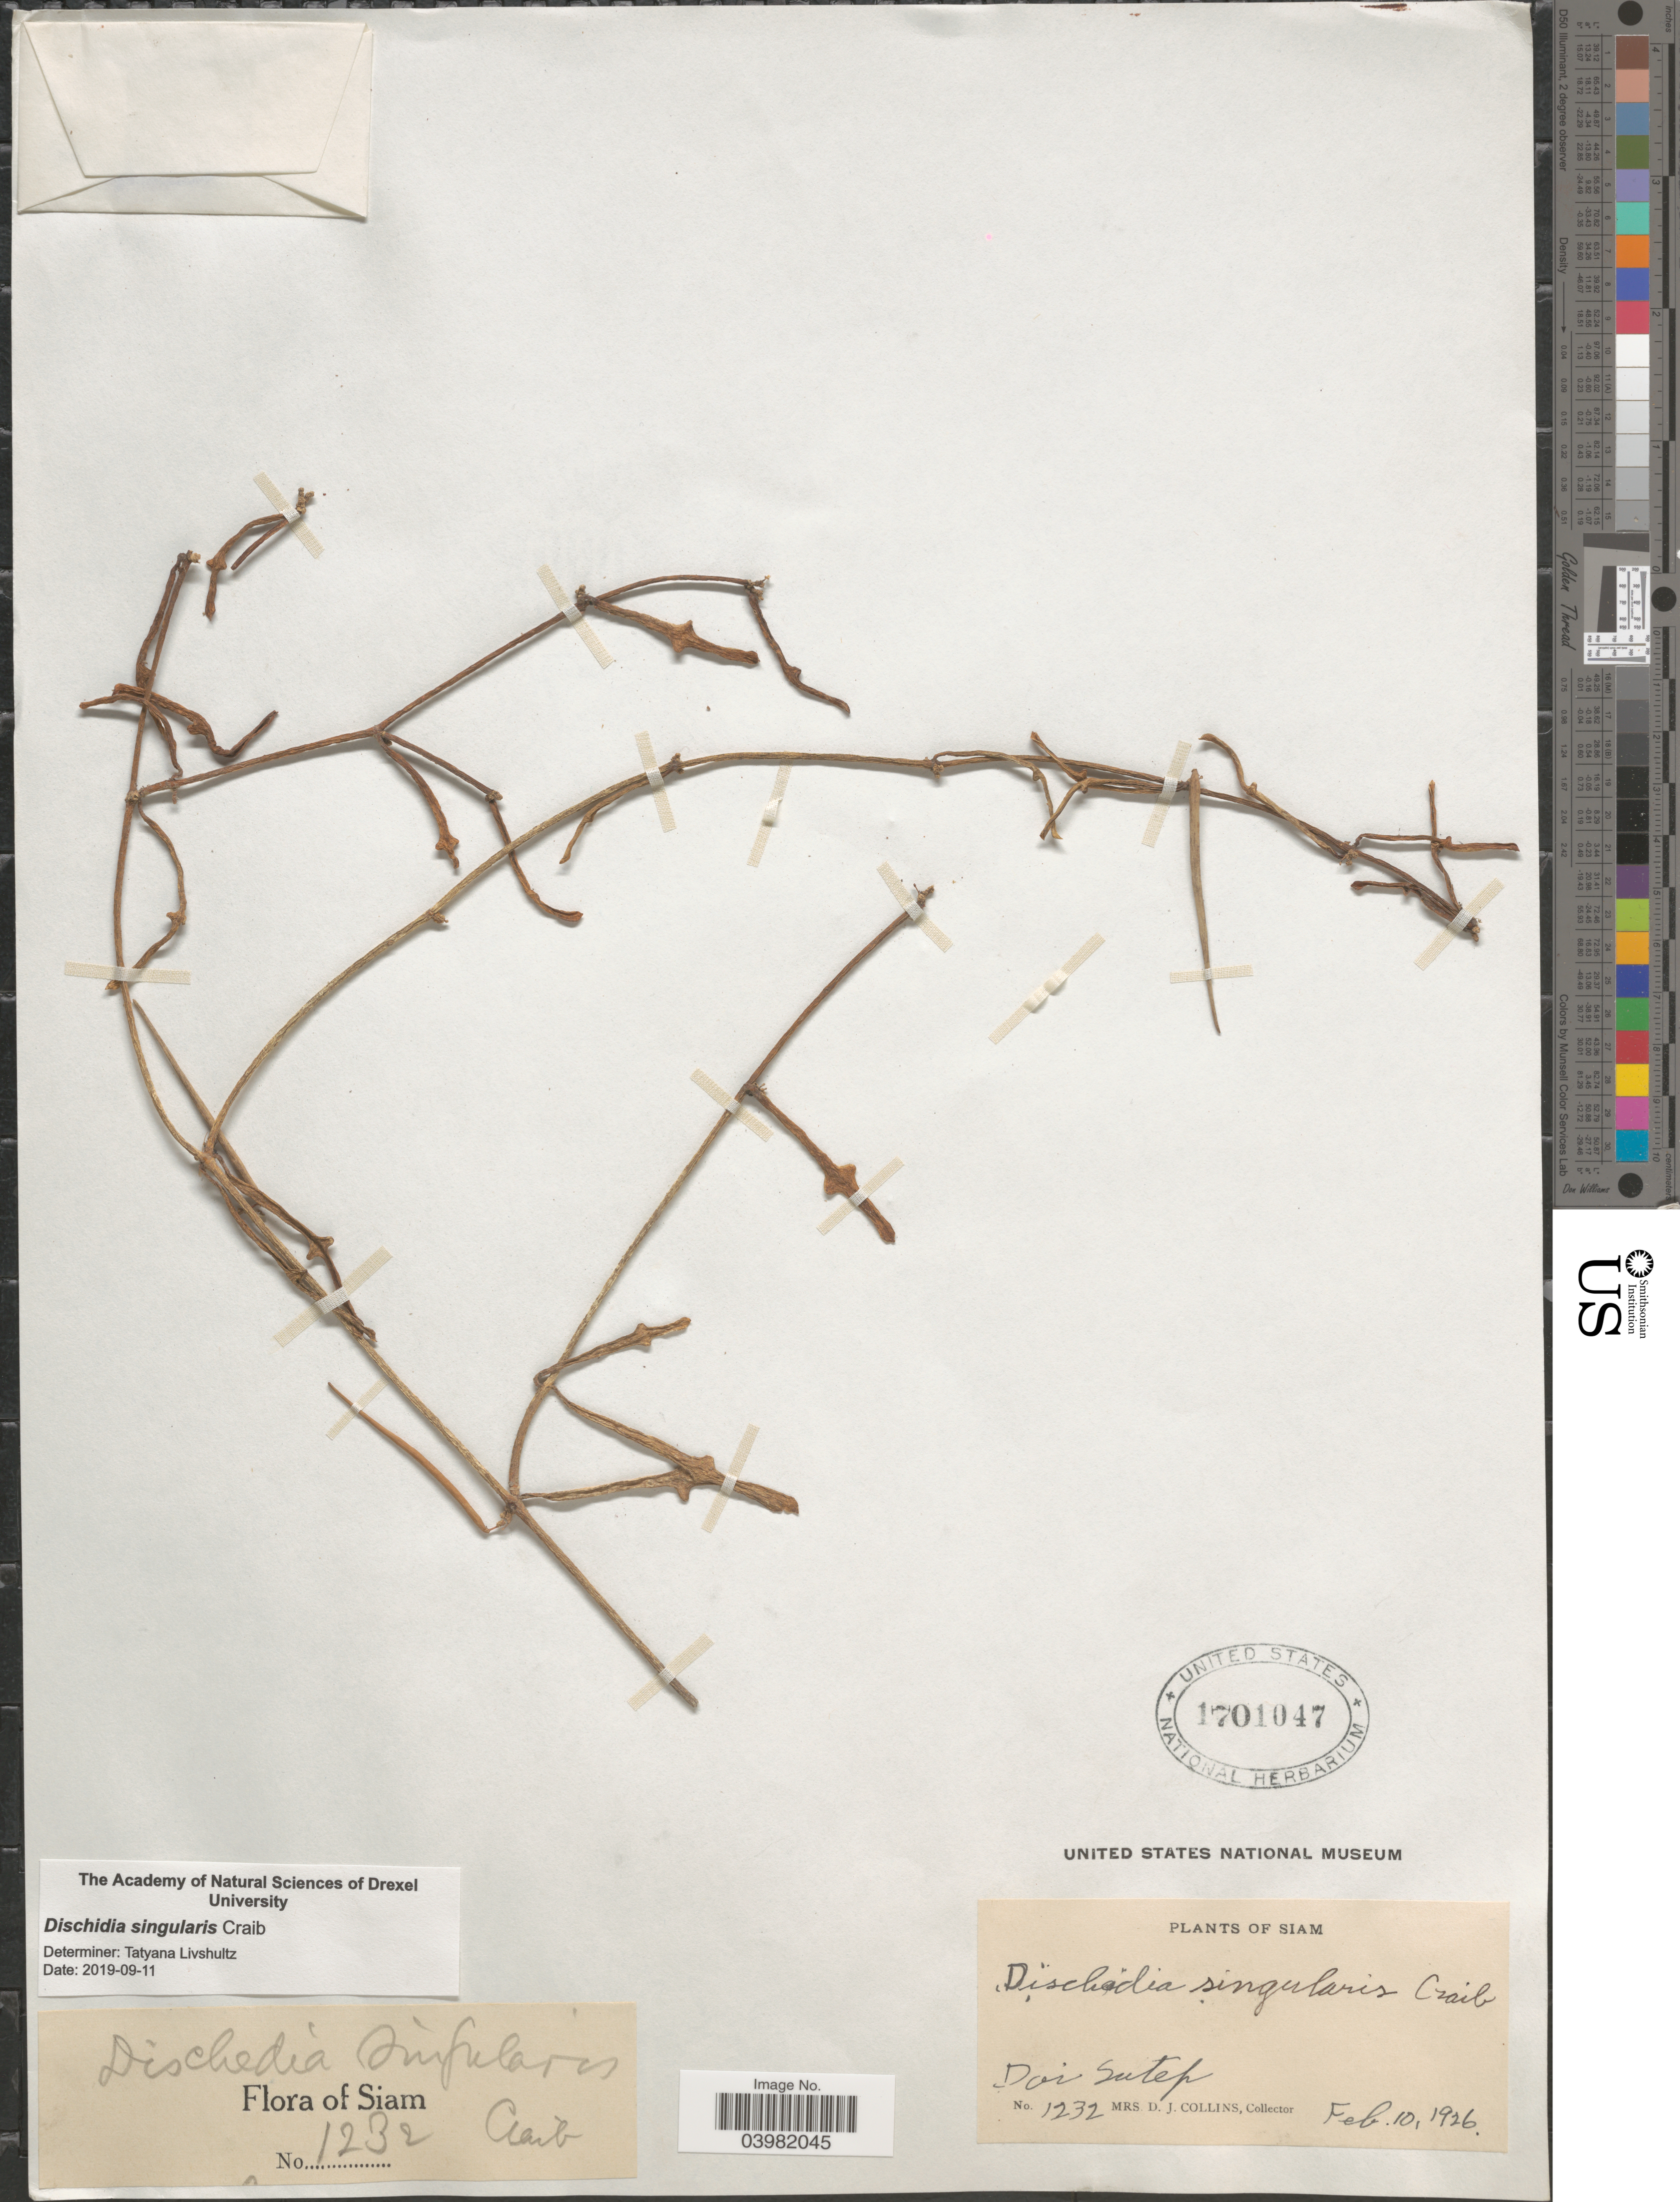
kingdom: Plantae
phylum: Tracheophyta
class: Magnoliopsida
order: Gentianales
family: Apocynaceae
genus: Dischidia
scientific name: Dischidia singularis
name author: Craib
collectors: Mrs. D. J. Collins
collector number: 1232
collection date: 1926-02-10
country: Thailand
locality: Siam. Doi Suthep.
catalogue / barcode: US 1701047